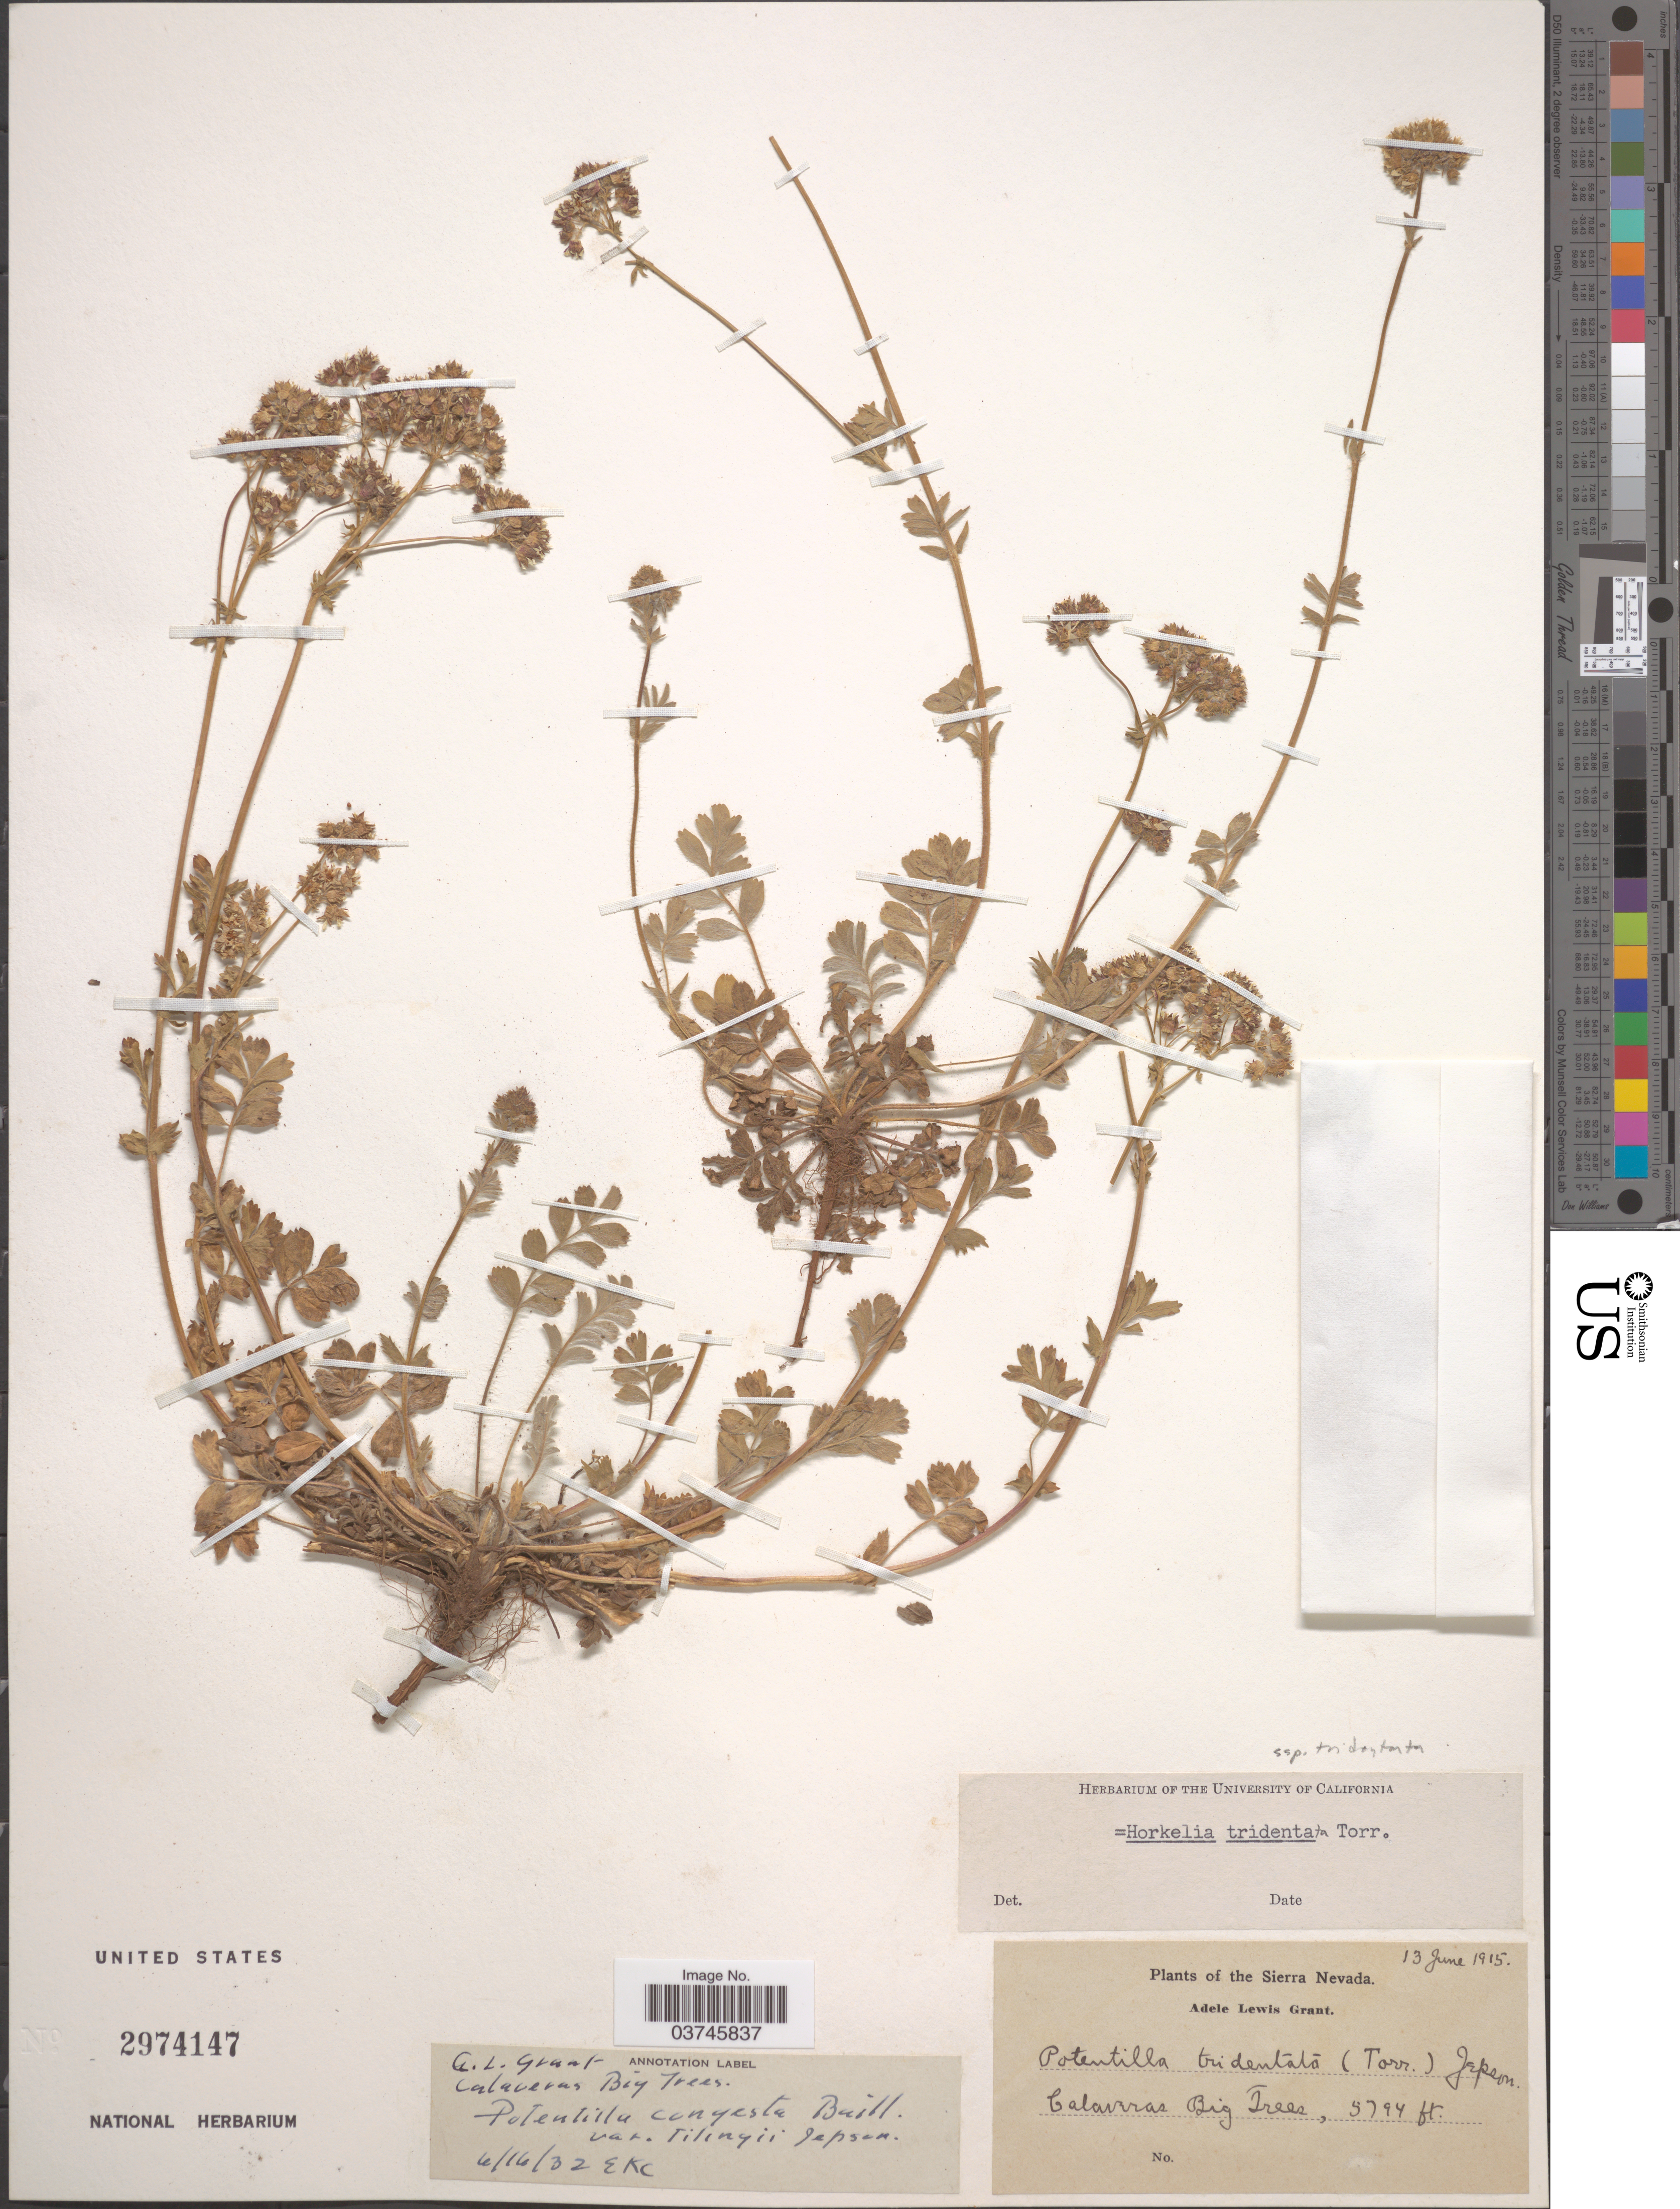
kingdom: Plantae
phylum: Tracheophyta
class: Magnoliopsida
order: Rosales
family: Rosaceae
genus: Potentilla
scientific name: Potentilla tilingii var. tilingii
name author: (Regel) Greene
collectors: A. L. Grant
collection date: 1915-06-13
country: United States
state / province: California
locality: The Sierra Nevada. Calaveras Big Trees.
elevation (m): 1766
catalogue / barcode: US 2974147